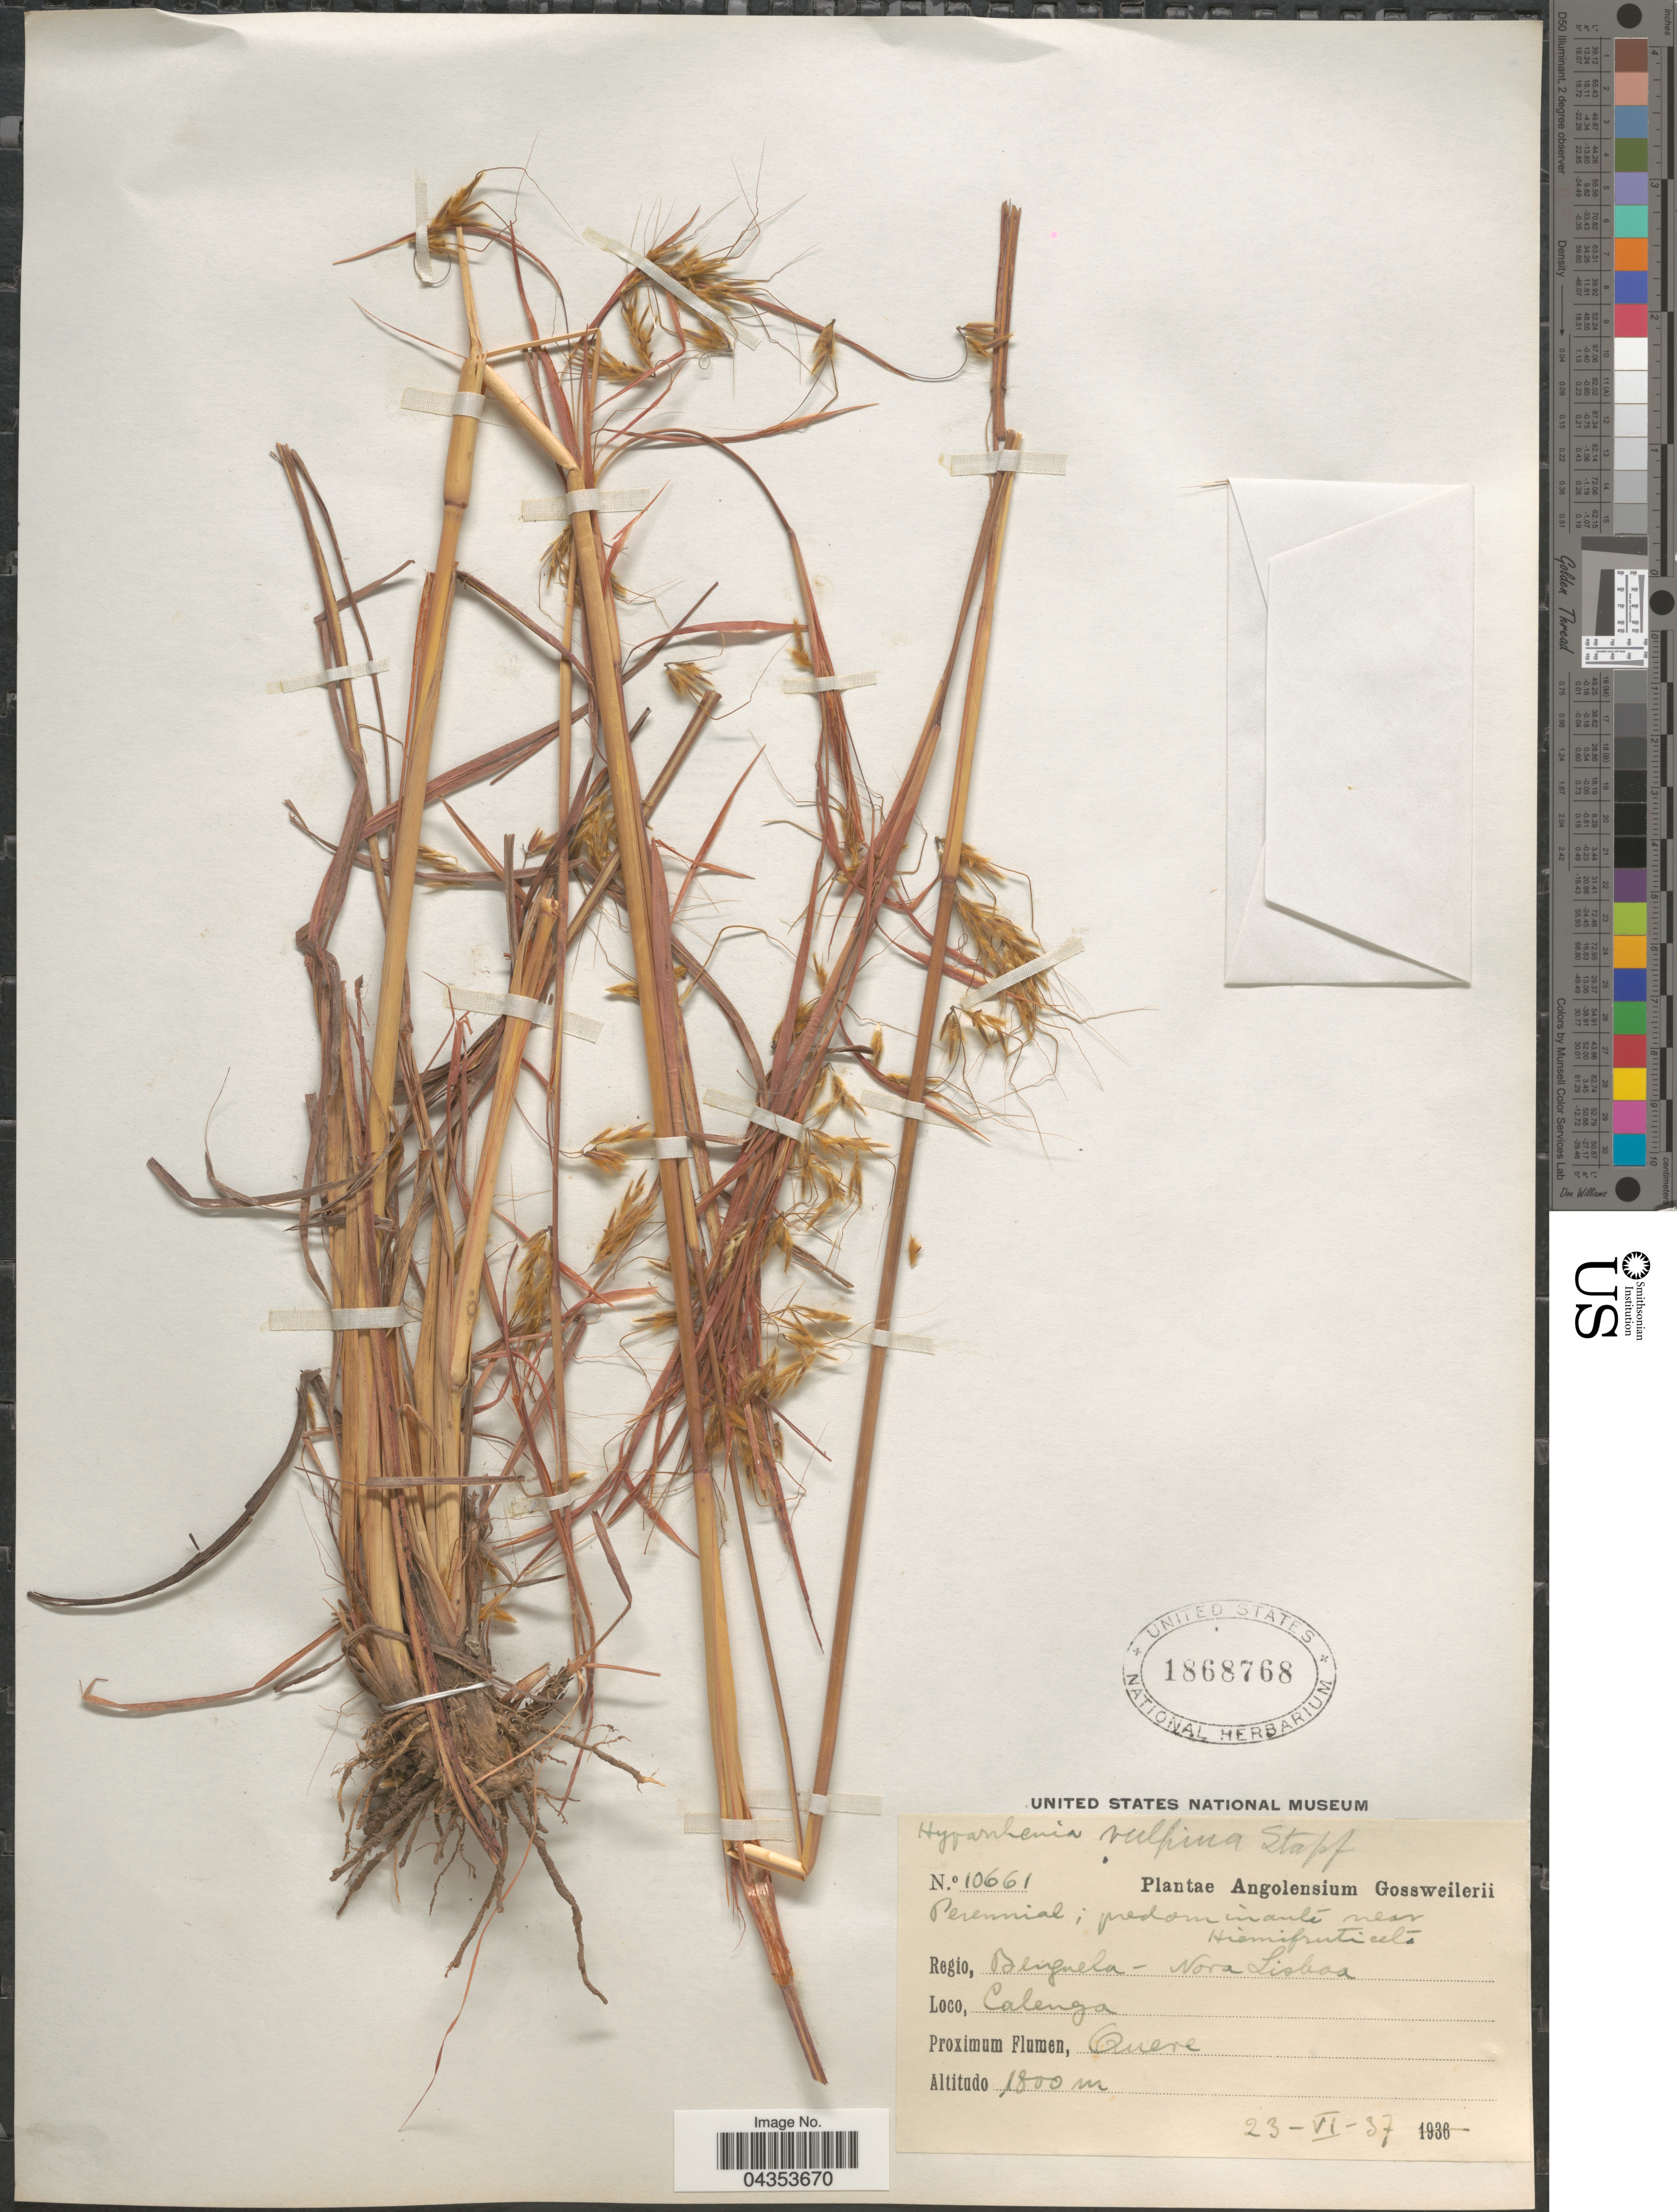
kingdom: Plantae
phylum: Tracheophyta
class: Liliopsida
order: Poales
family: Poaceae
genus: Hyparrhenia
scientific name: Hyparrhenia nyassae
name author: (Rendle) Stapf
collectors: -. Gossweiler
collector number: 10661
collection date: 1937-06-23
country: Angola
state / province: Benguela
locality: Regio Nova Lisboa. Calenga. Proximum Flumen. Quere.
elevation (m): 1800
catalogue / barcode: US 1868768